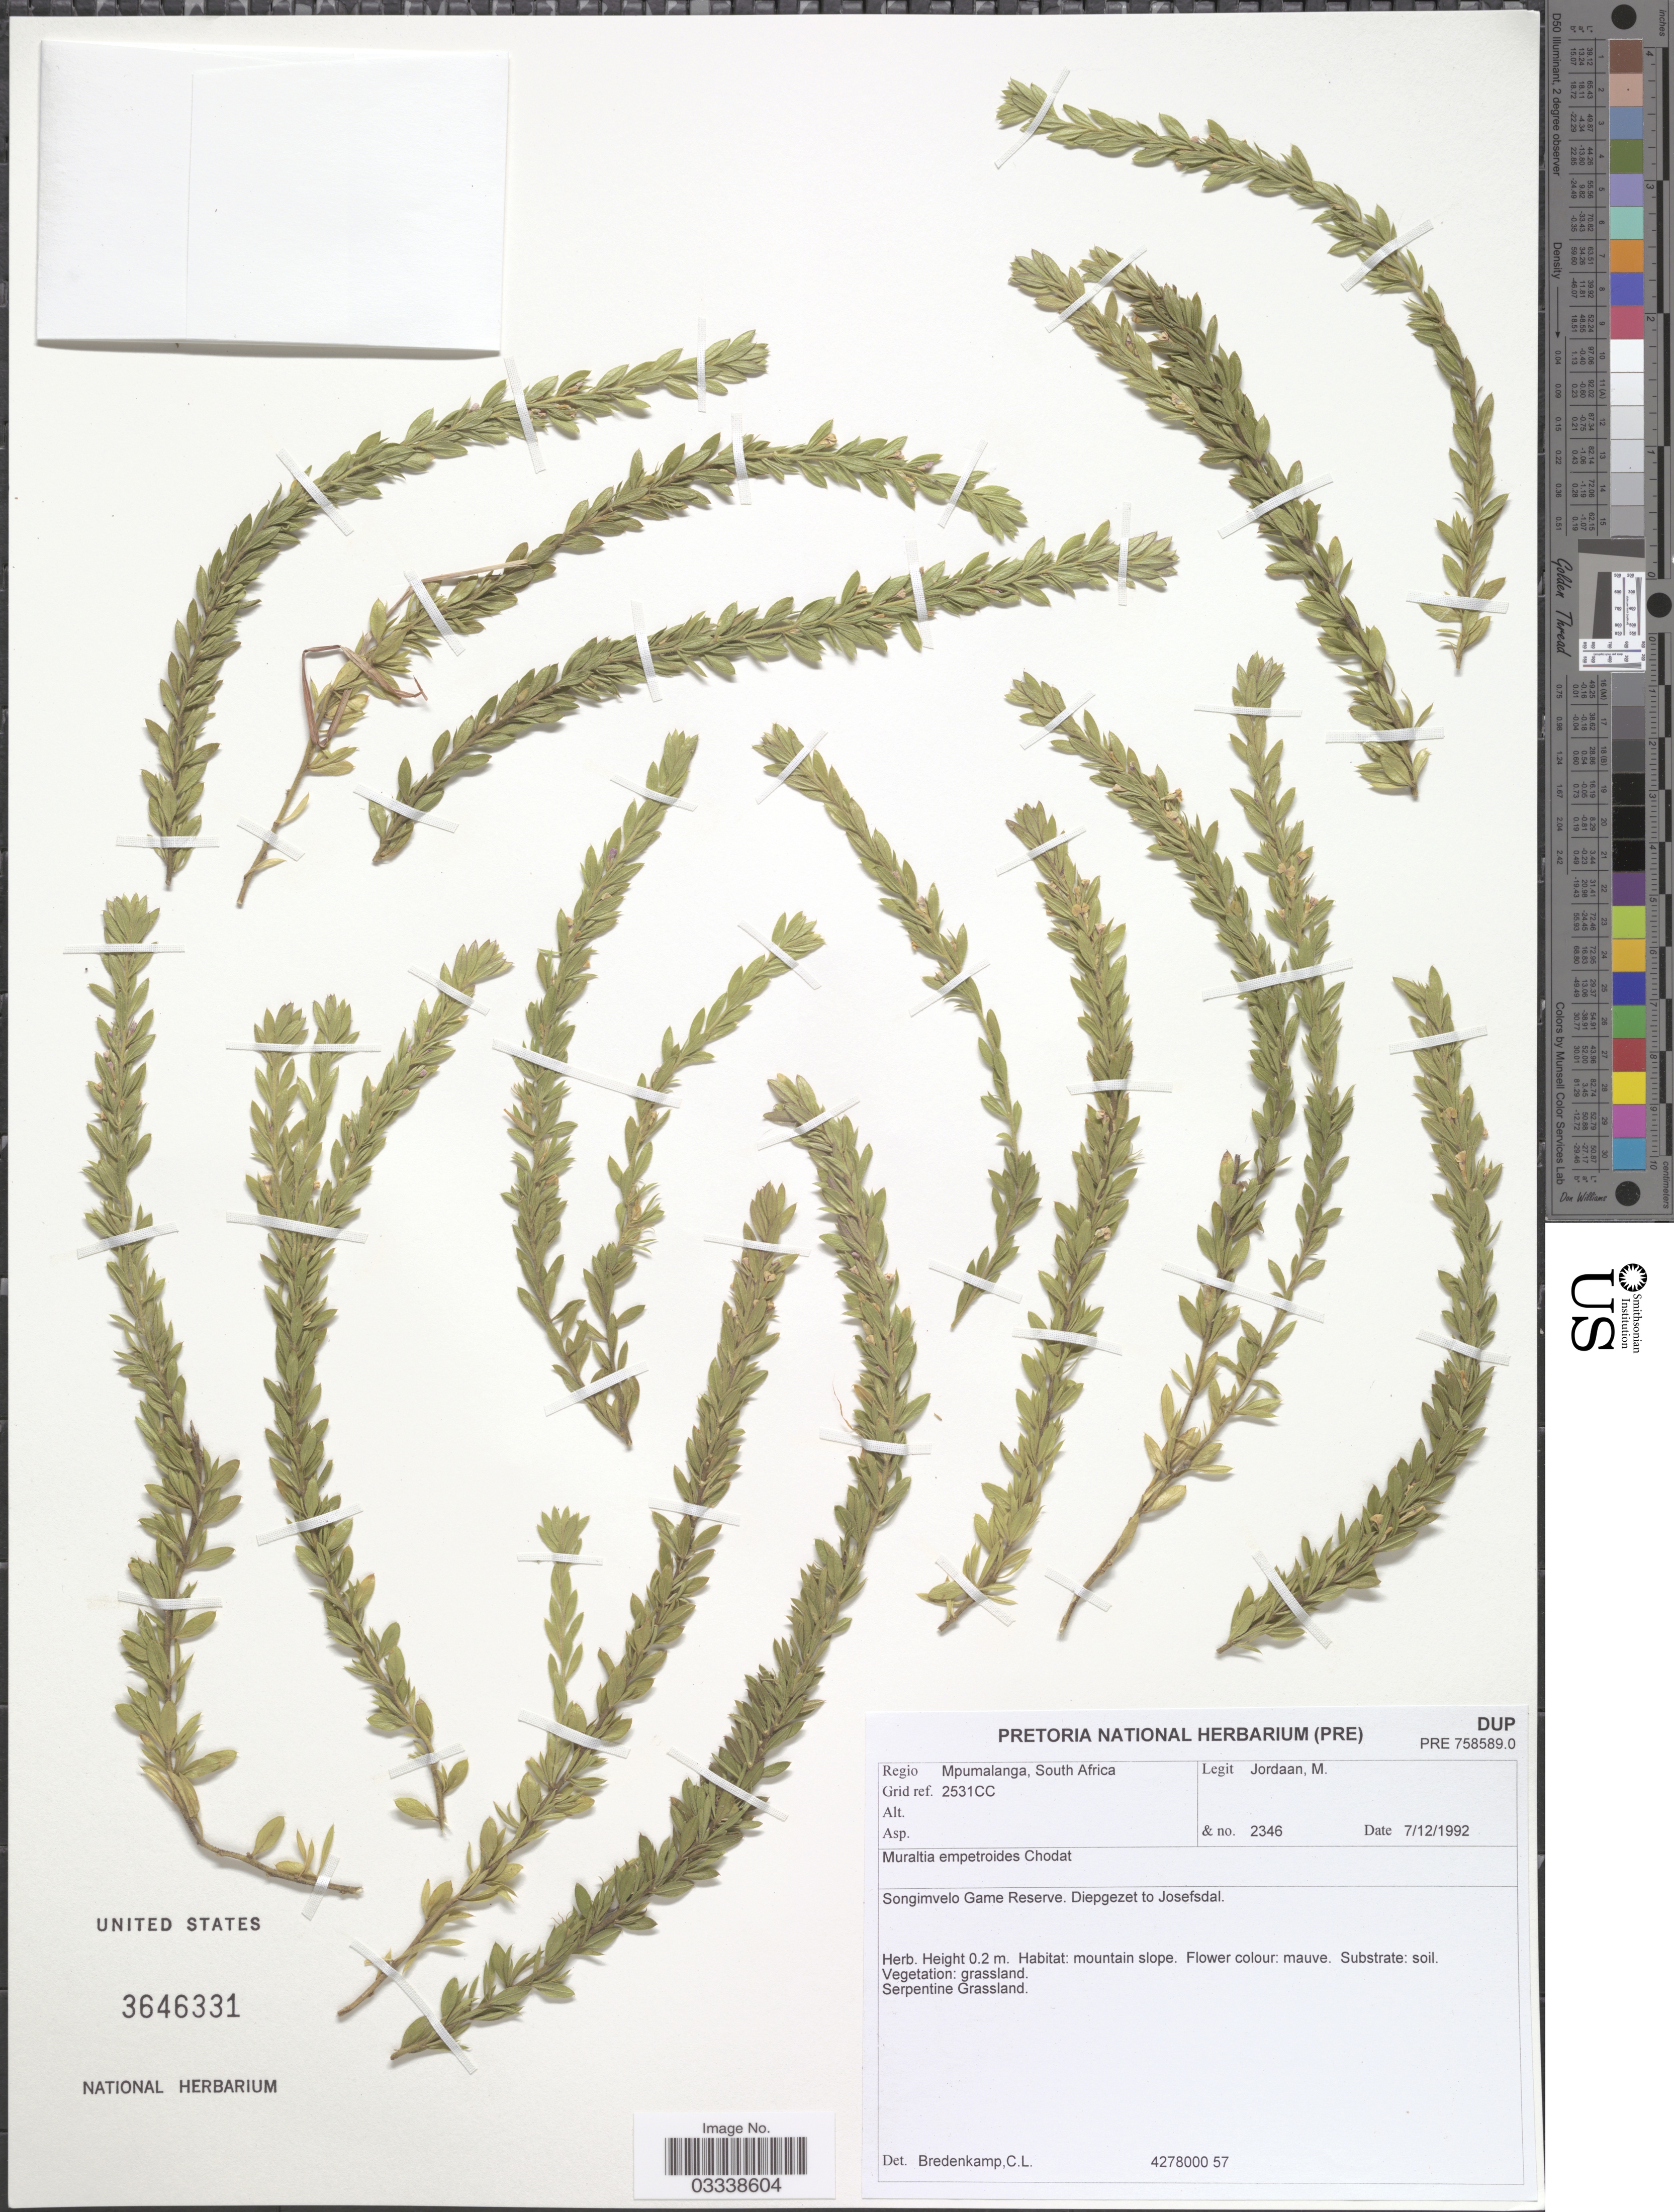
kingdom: Plantae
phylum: Tracheophyta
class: Magnoliopsida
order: Fabales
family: Polygalaceae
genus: Muraltia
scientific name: Muraltia empetroides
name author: Chodat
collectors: M. Jordaan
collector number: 2346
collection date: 1992-12-07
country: South Africa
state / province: Mpumalanga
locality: Regio Mpumalanga, Grid ref. 2531CC, Songimvelo Game Reserve. Diepgezet to Josefsdal.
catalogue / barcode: US 3646331